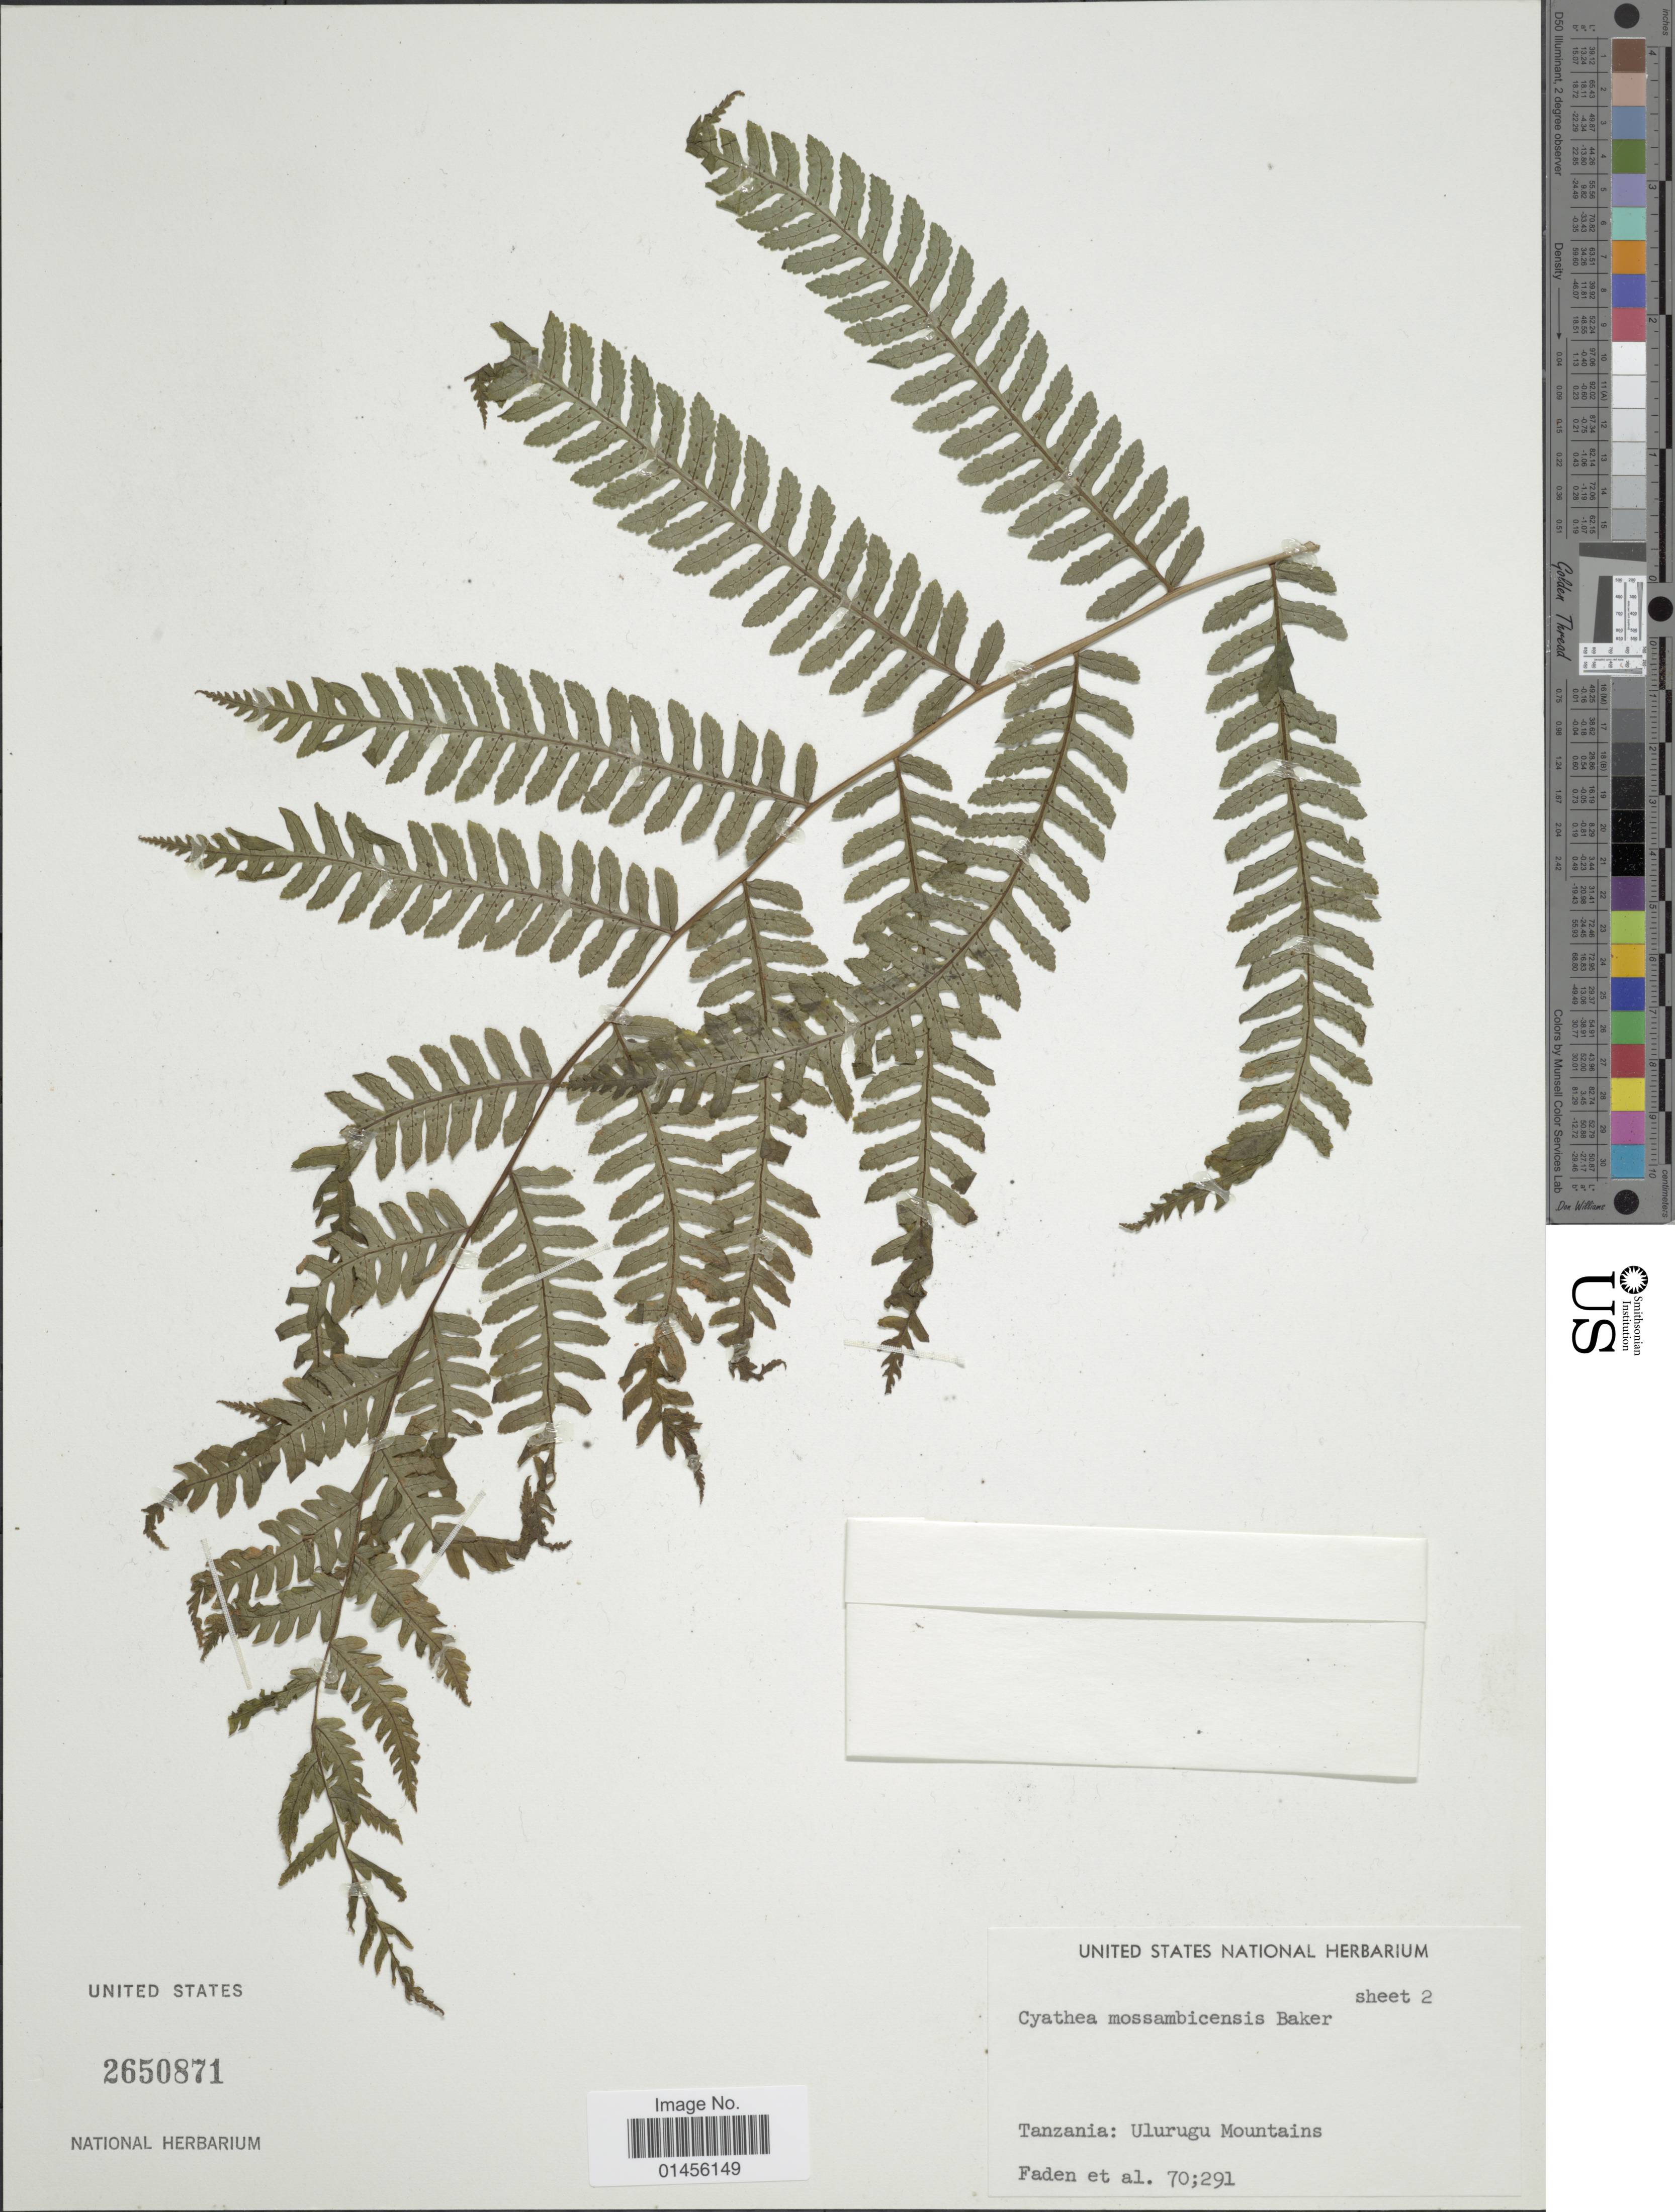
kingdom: Plantae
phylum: Tracheophyta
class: Polypodiopsida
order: Cyatheales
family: Cyatheaceae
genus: Alsophila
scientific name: Alsophila mossambicensis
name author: (Baker) R.M. Tryon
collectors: R. B. Faden & et al.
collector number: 70;291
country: Tanzania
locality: Uluguru Mountains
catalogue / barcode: US 2650871